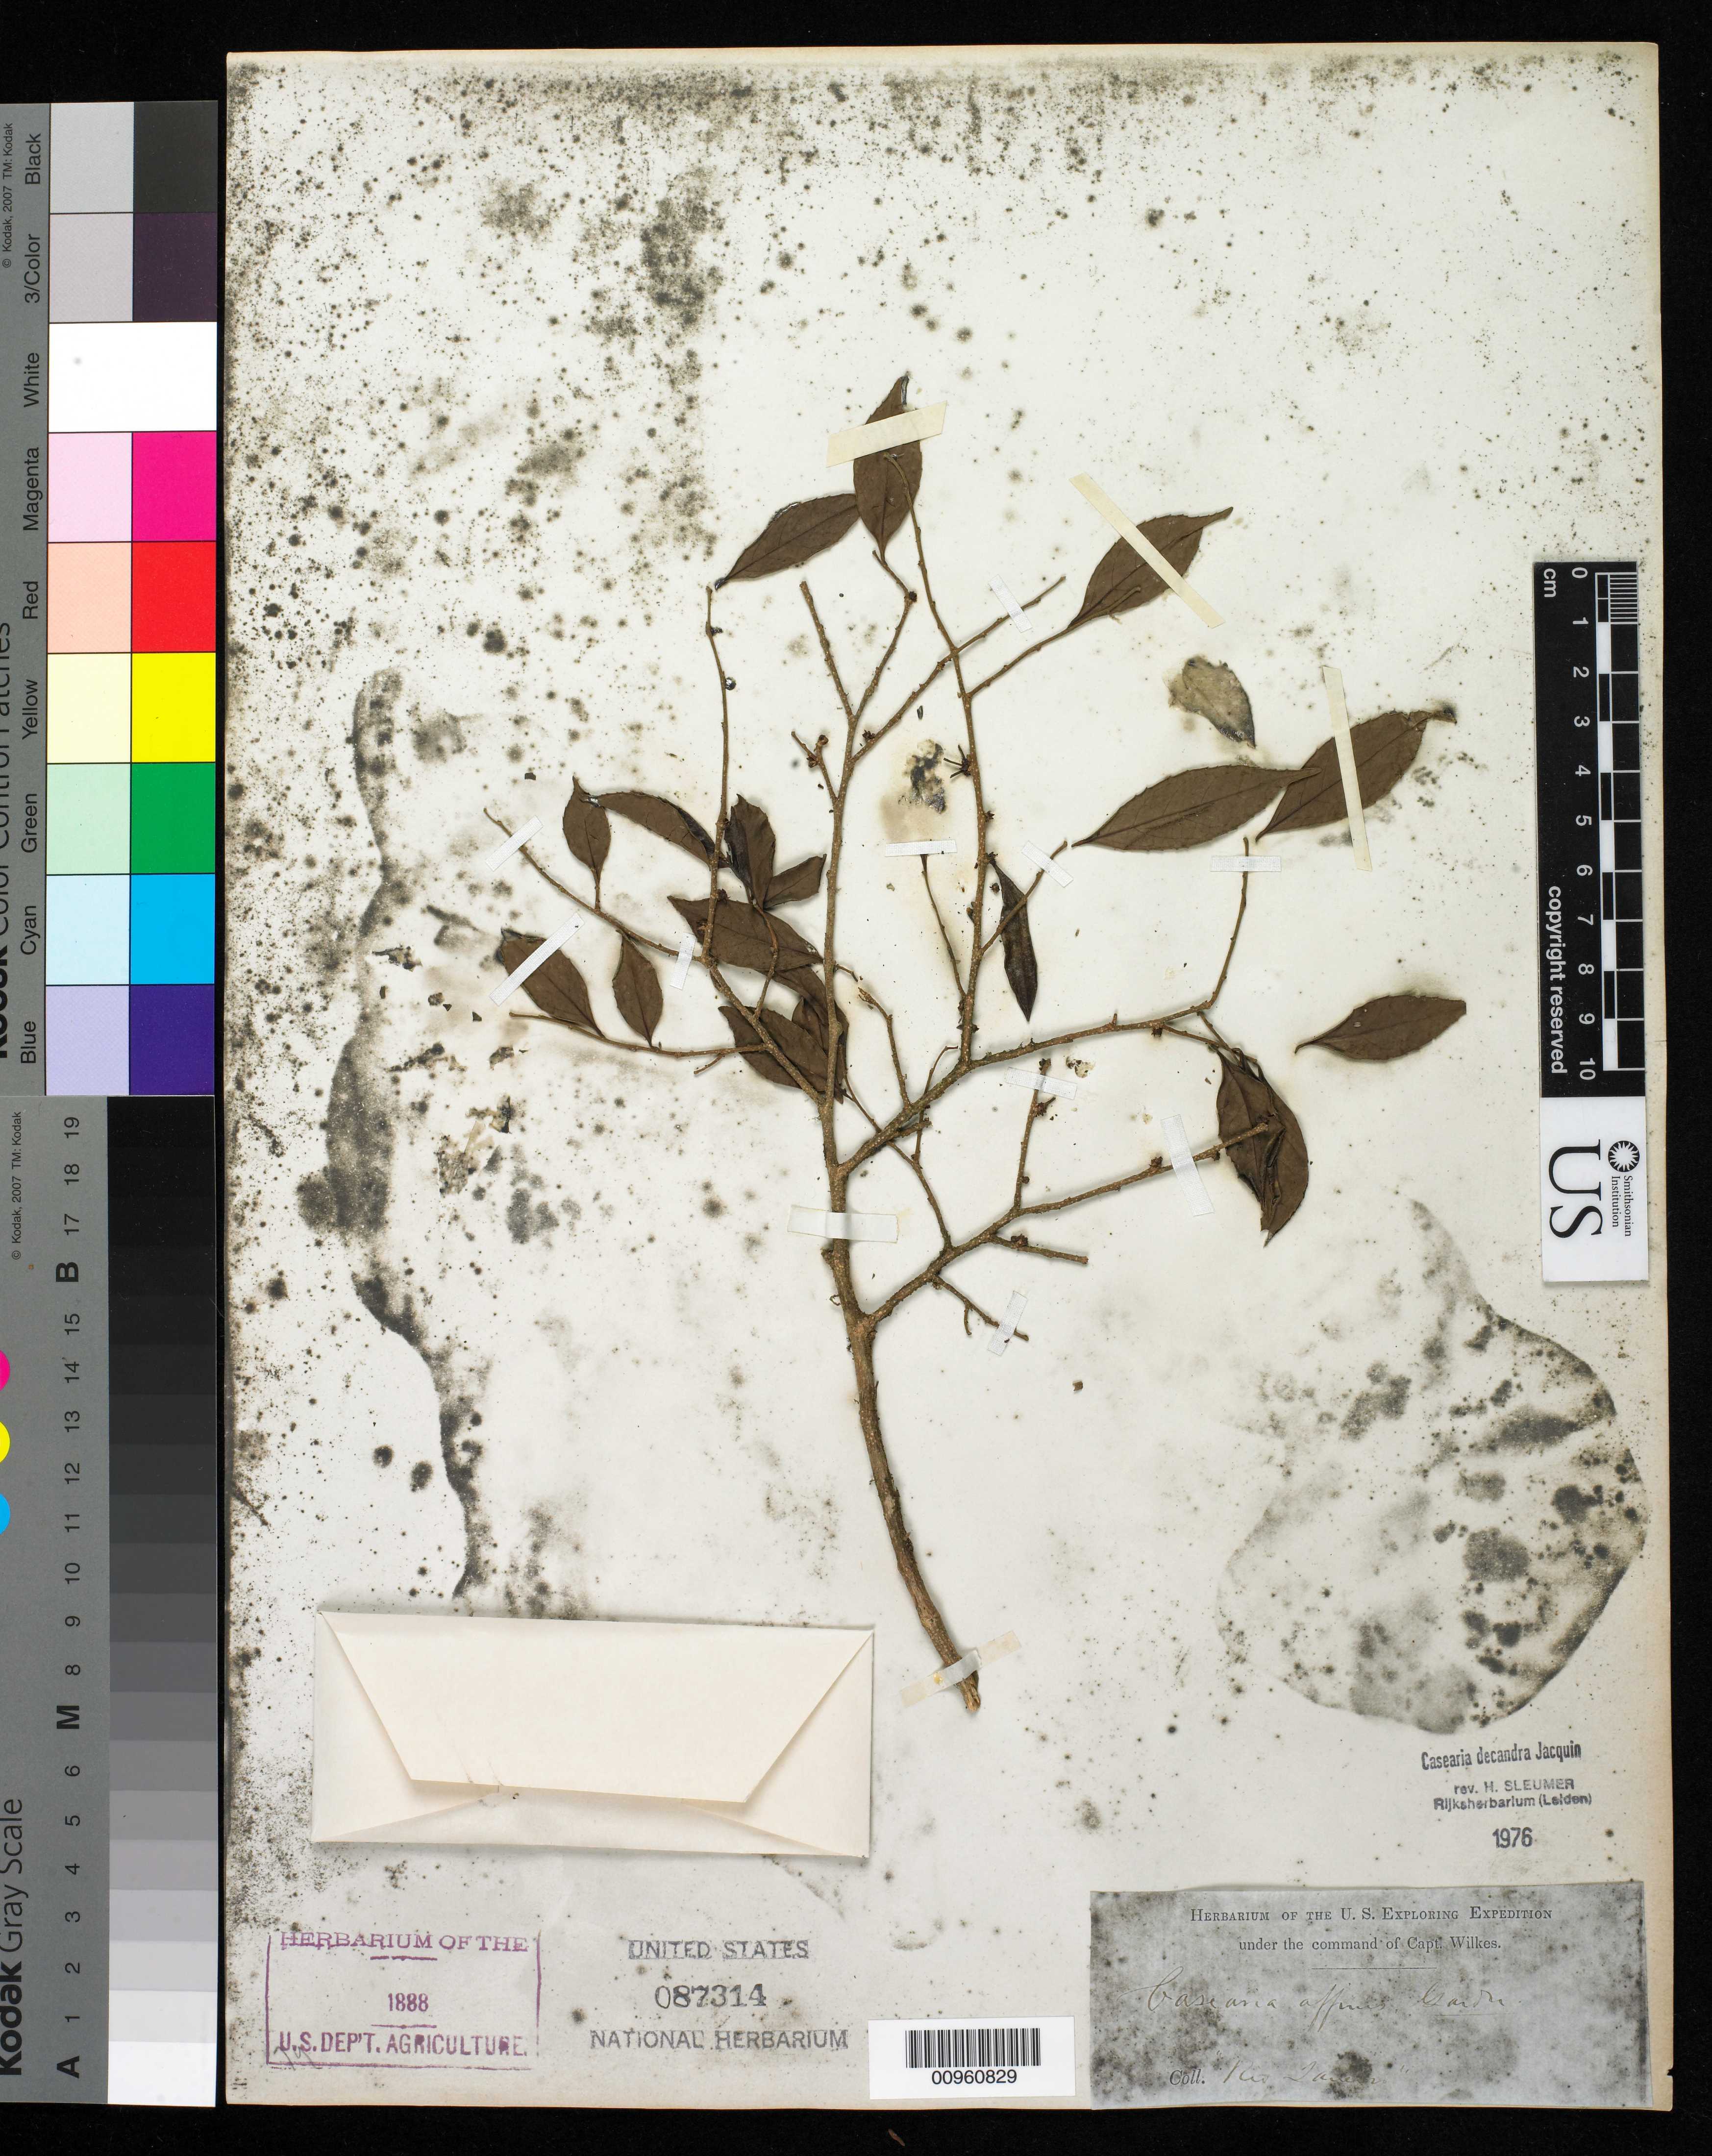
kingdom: Plantae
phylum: Tracheophyta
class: Magnoliopsida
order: Malpighiales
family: Salicaceae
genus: Casearia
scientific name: Casearia decandra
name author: Jacq.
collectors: Wilkes Explor. Exped.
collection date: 1838/1842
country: Brazil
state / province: Rio de Janeiro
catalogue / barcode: US 87314